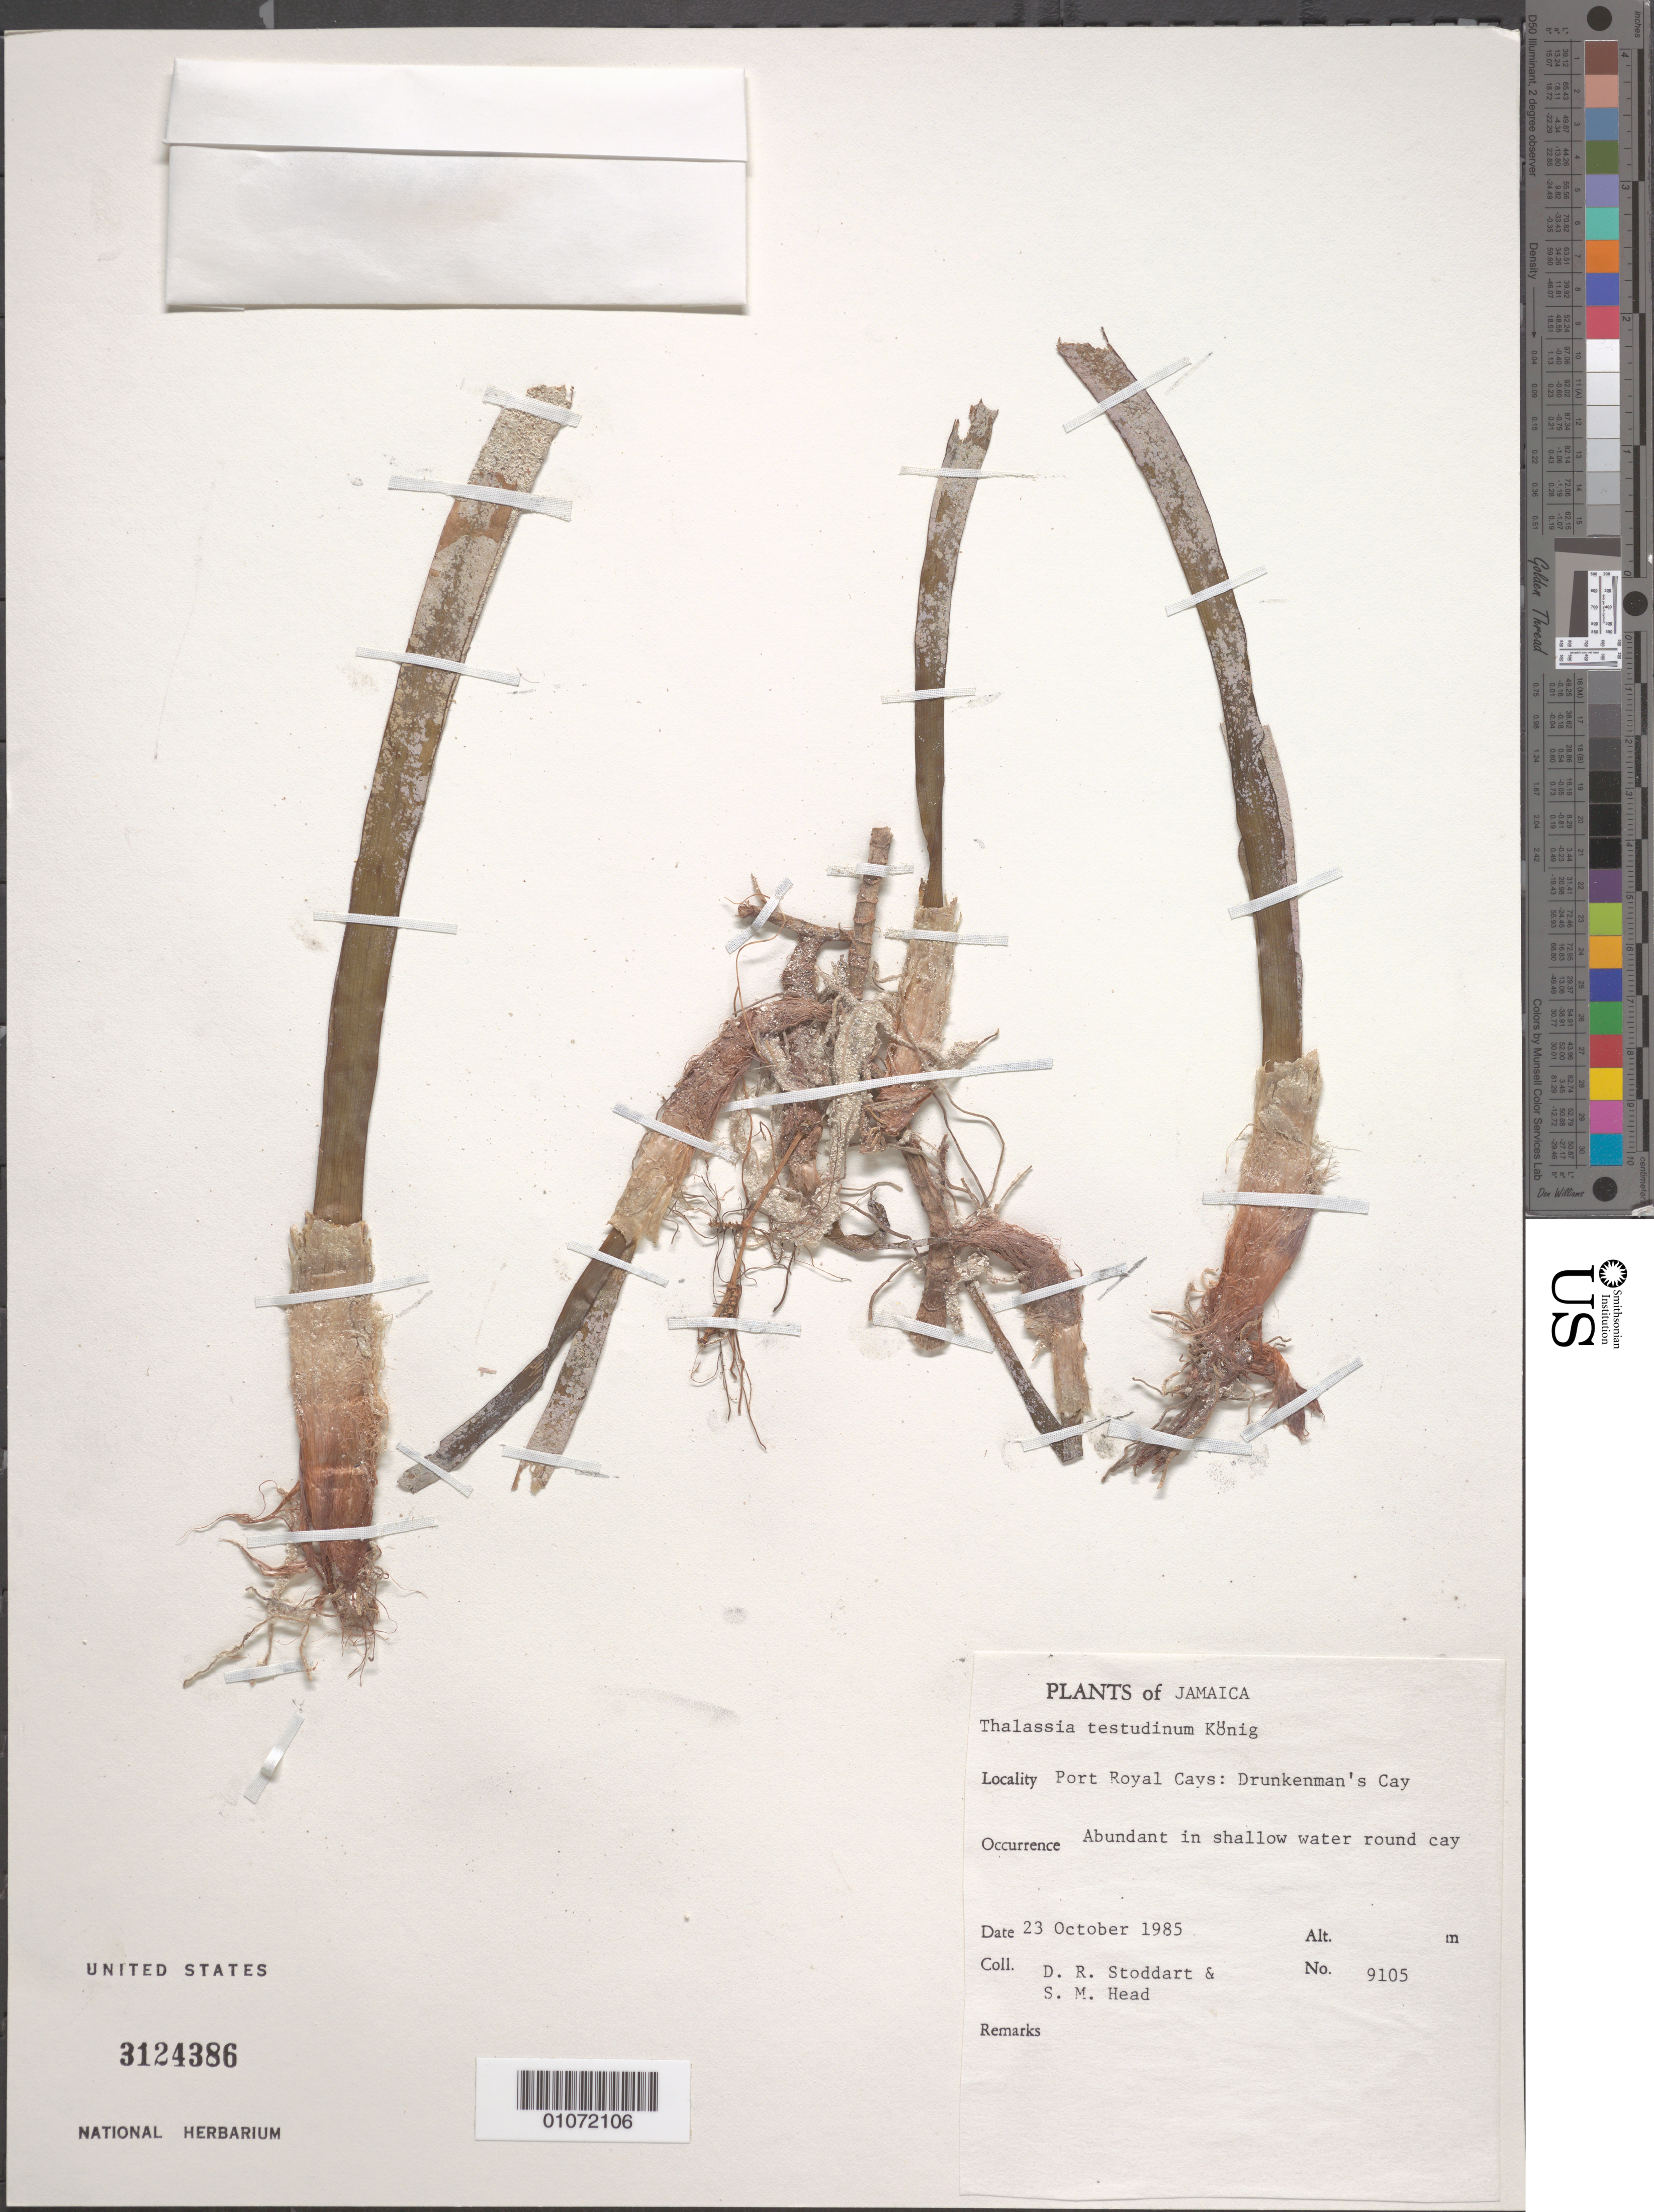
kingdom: Plantae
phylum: Tracheophyta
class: Liliopsida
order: Alismatales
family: Hydrocharitaceae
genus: Thalassia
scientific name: Thalassia testudinum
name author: Banks & Sol. ex K.D. Koenig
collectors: D. R. Stoddart & S. Head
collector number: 9105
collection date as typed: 23 Oct 1985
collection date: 1985-10-23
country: Jamaica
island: Jamaica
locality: Port Royal Cays: Drunkenman's Cay. Abundant in shallow water round cay.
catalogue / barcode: US 3124386